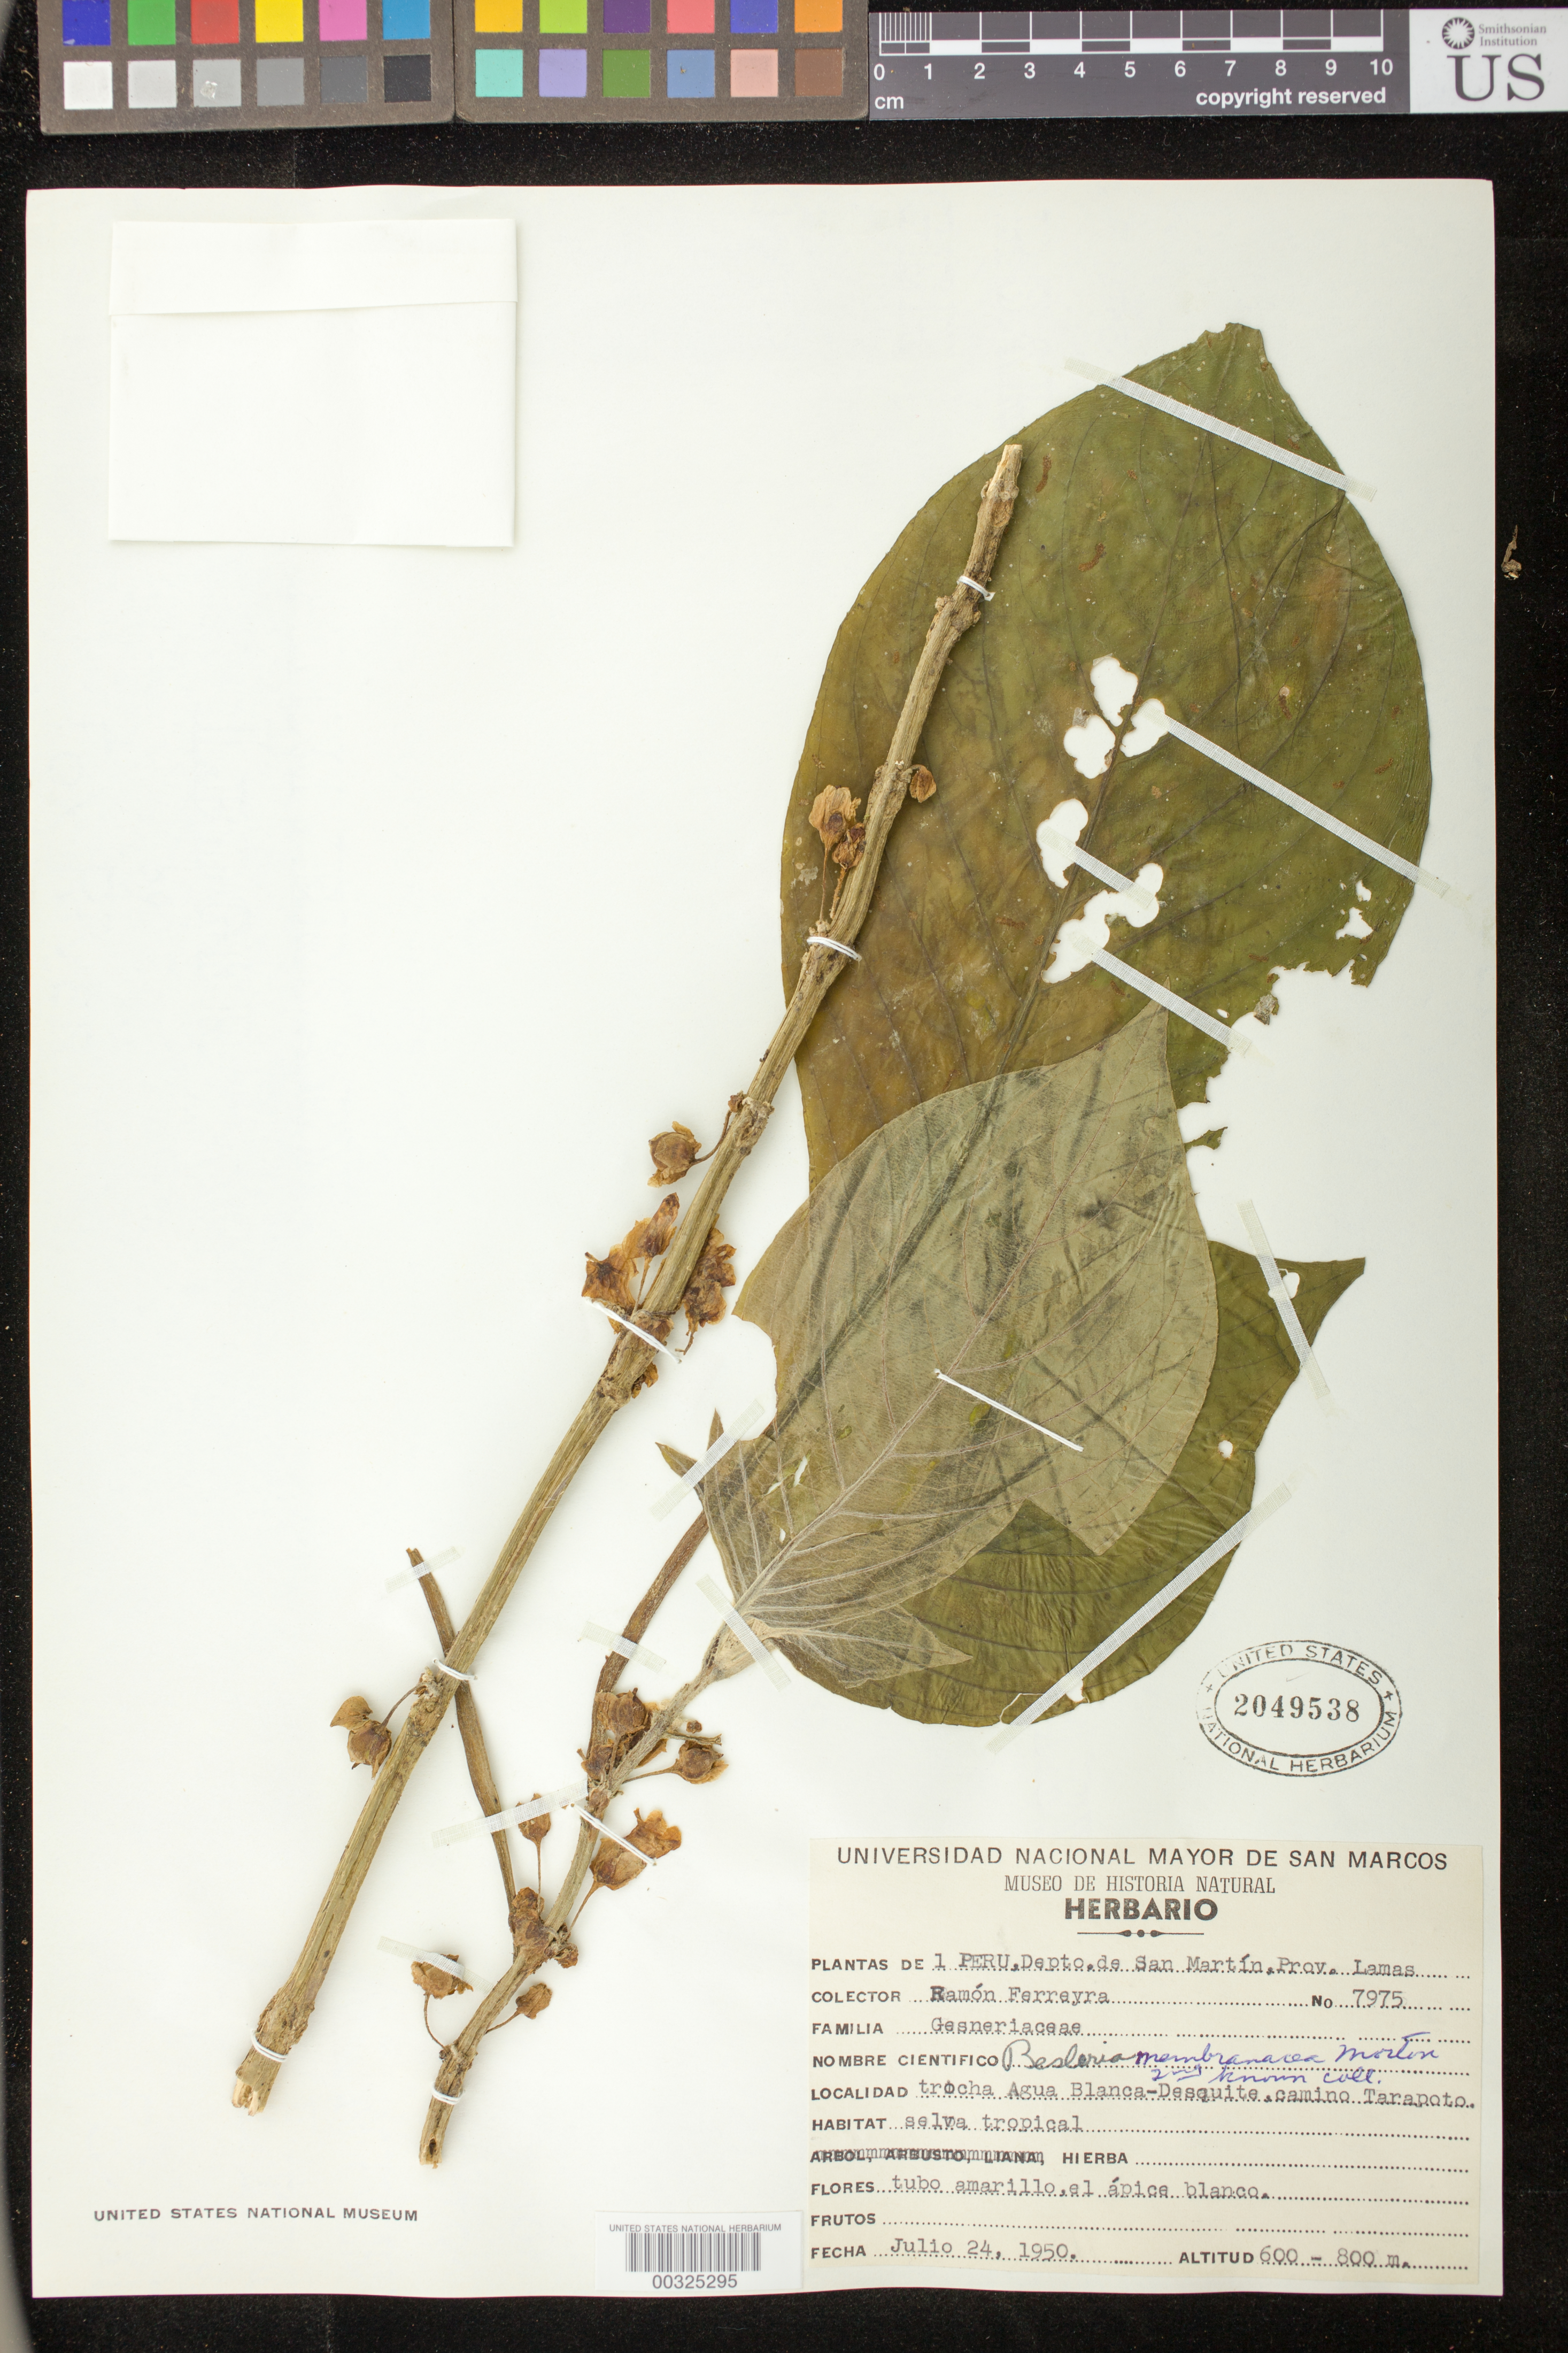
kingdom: Plantae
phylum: Tracheophyta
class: Magnoliopsida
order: Lamiales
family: Gesneriaceae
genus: Besleria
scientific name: Besleria membranacea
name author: C.V. Morton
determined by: Skog, Laurence E.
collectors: R. A. Ferreyra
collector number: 7975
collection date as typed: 24 Jul 1950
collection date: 1950-07-24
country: Peru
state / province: San Martín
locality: Prov. Lamas; trocha Agua Blanca-Desquito, camino Tarapoto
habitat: Selva tropical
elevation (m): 600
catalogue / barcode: US 2049538